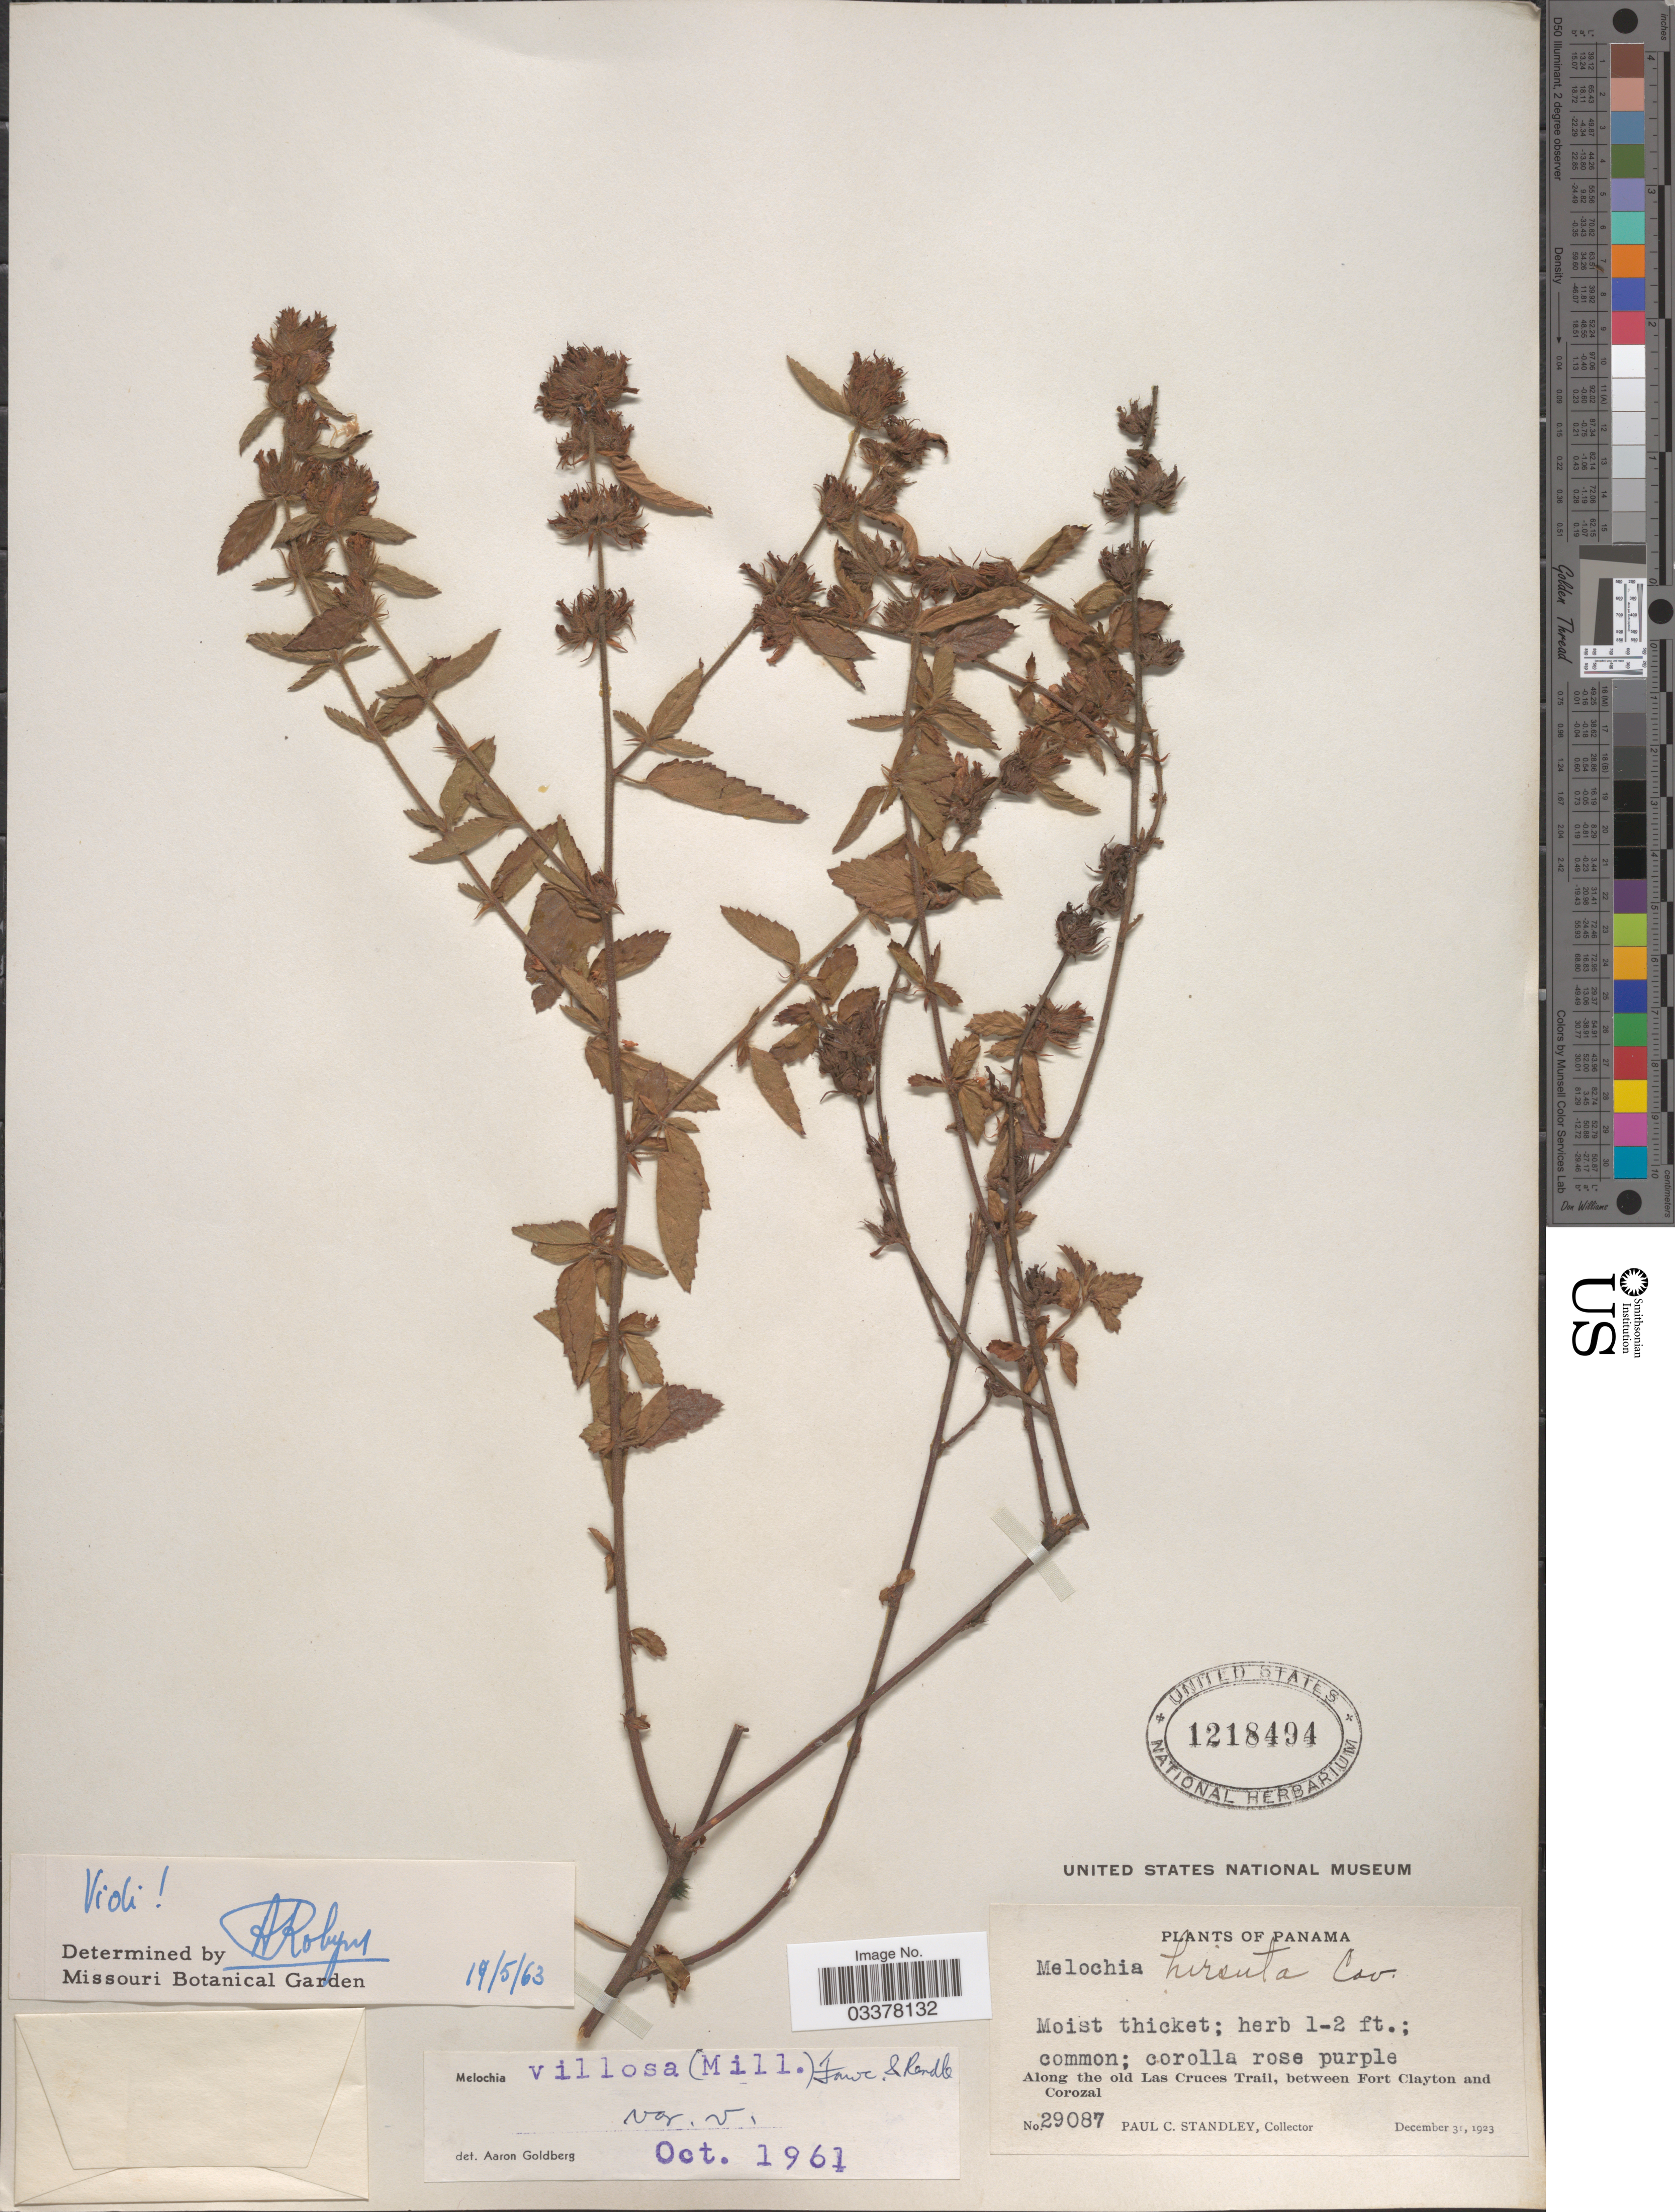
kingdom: Plantae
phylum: Tracheophyta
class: Magnoliopsida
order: Malvales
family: Malvaceae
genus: Melochia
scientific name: Melochia spicata var. spicata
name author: (L.) Fryxell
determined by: Dorr, L. J., (BOT), Smithsonian Institution - National Museum of Natural History (UNITED STATES)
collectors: P. C. Standley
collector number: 29087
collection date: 1923-12-31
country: Panama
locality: Along the old Las Cruces Trail, between Fort Clayton and Corozal.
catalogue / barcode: US 1218494